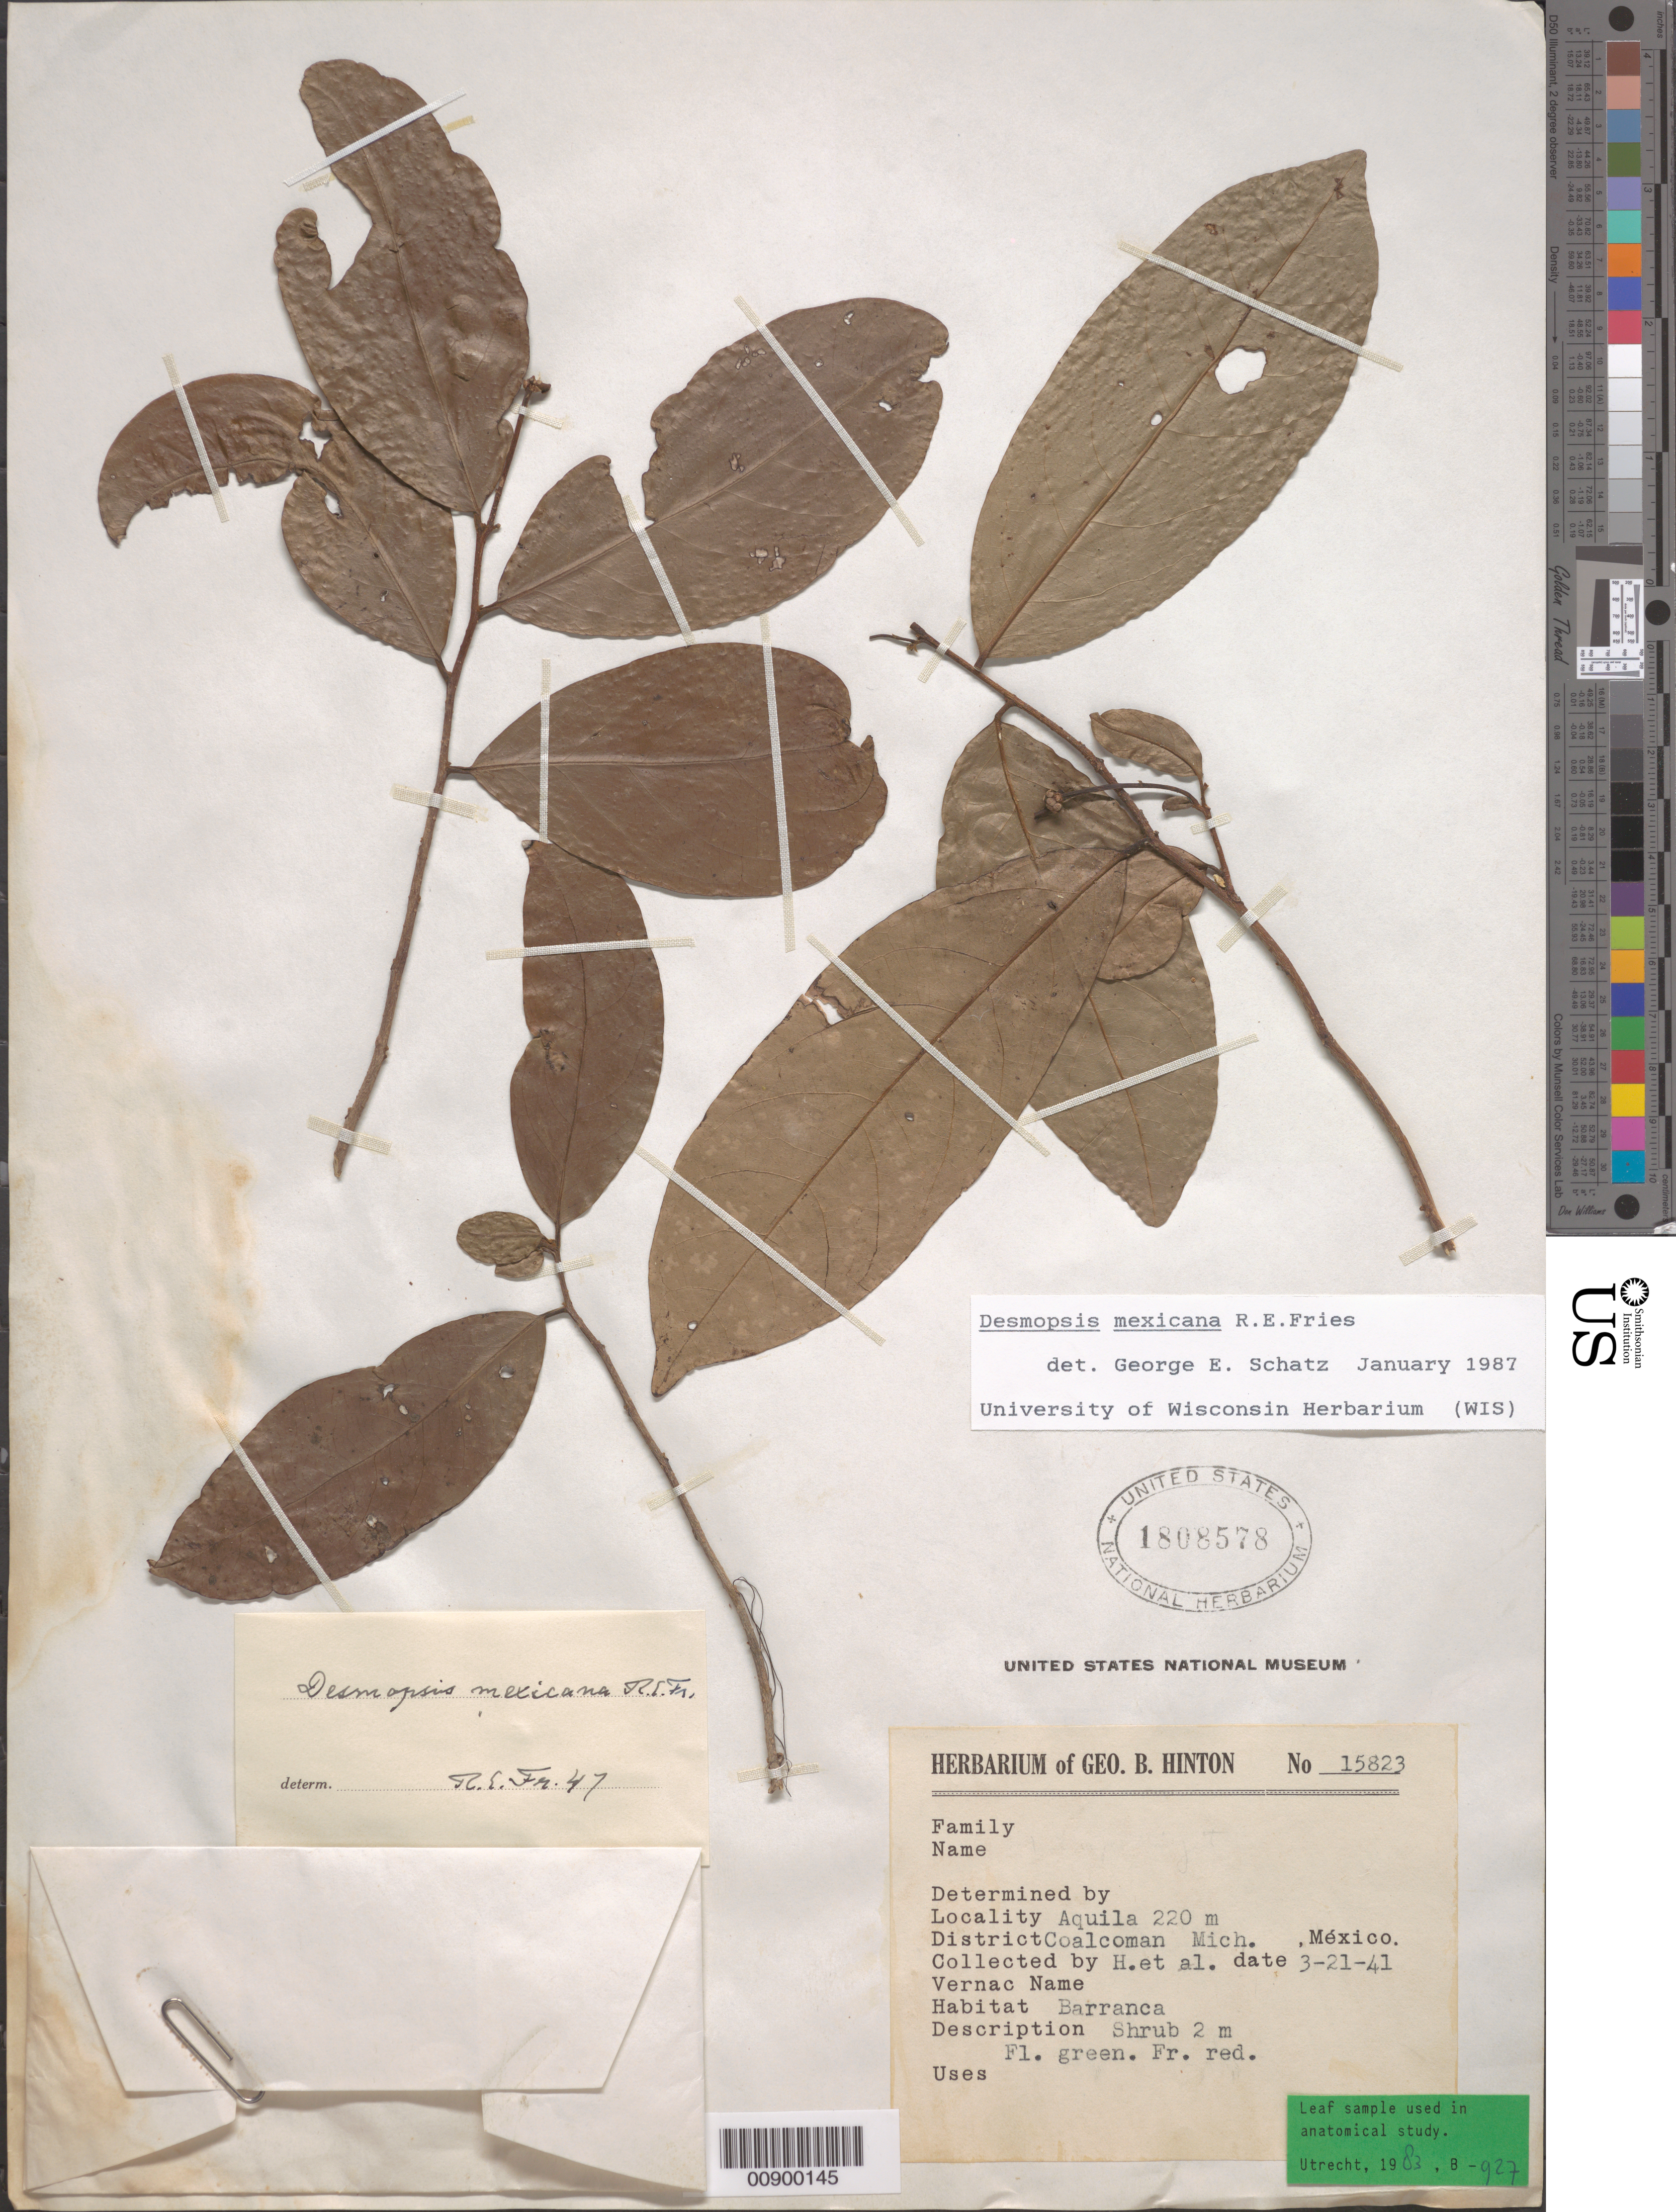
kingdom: Plantae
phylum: Tracheophyta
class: Magnoliopsida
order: Magnoliales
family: Annonaceae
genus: Desmopsis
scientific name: Desmopsis mexicana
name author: R.E. Fr.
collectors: G. B. Hinton & et al.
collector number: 15823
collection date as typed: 21 Mar 1941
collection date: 1941-03-21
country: Mexico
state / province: Michoacán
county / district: Coalcomán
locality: Aquila, District , Michoacán.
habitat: Barranca.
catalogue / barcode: US 1808578